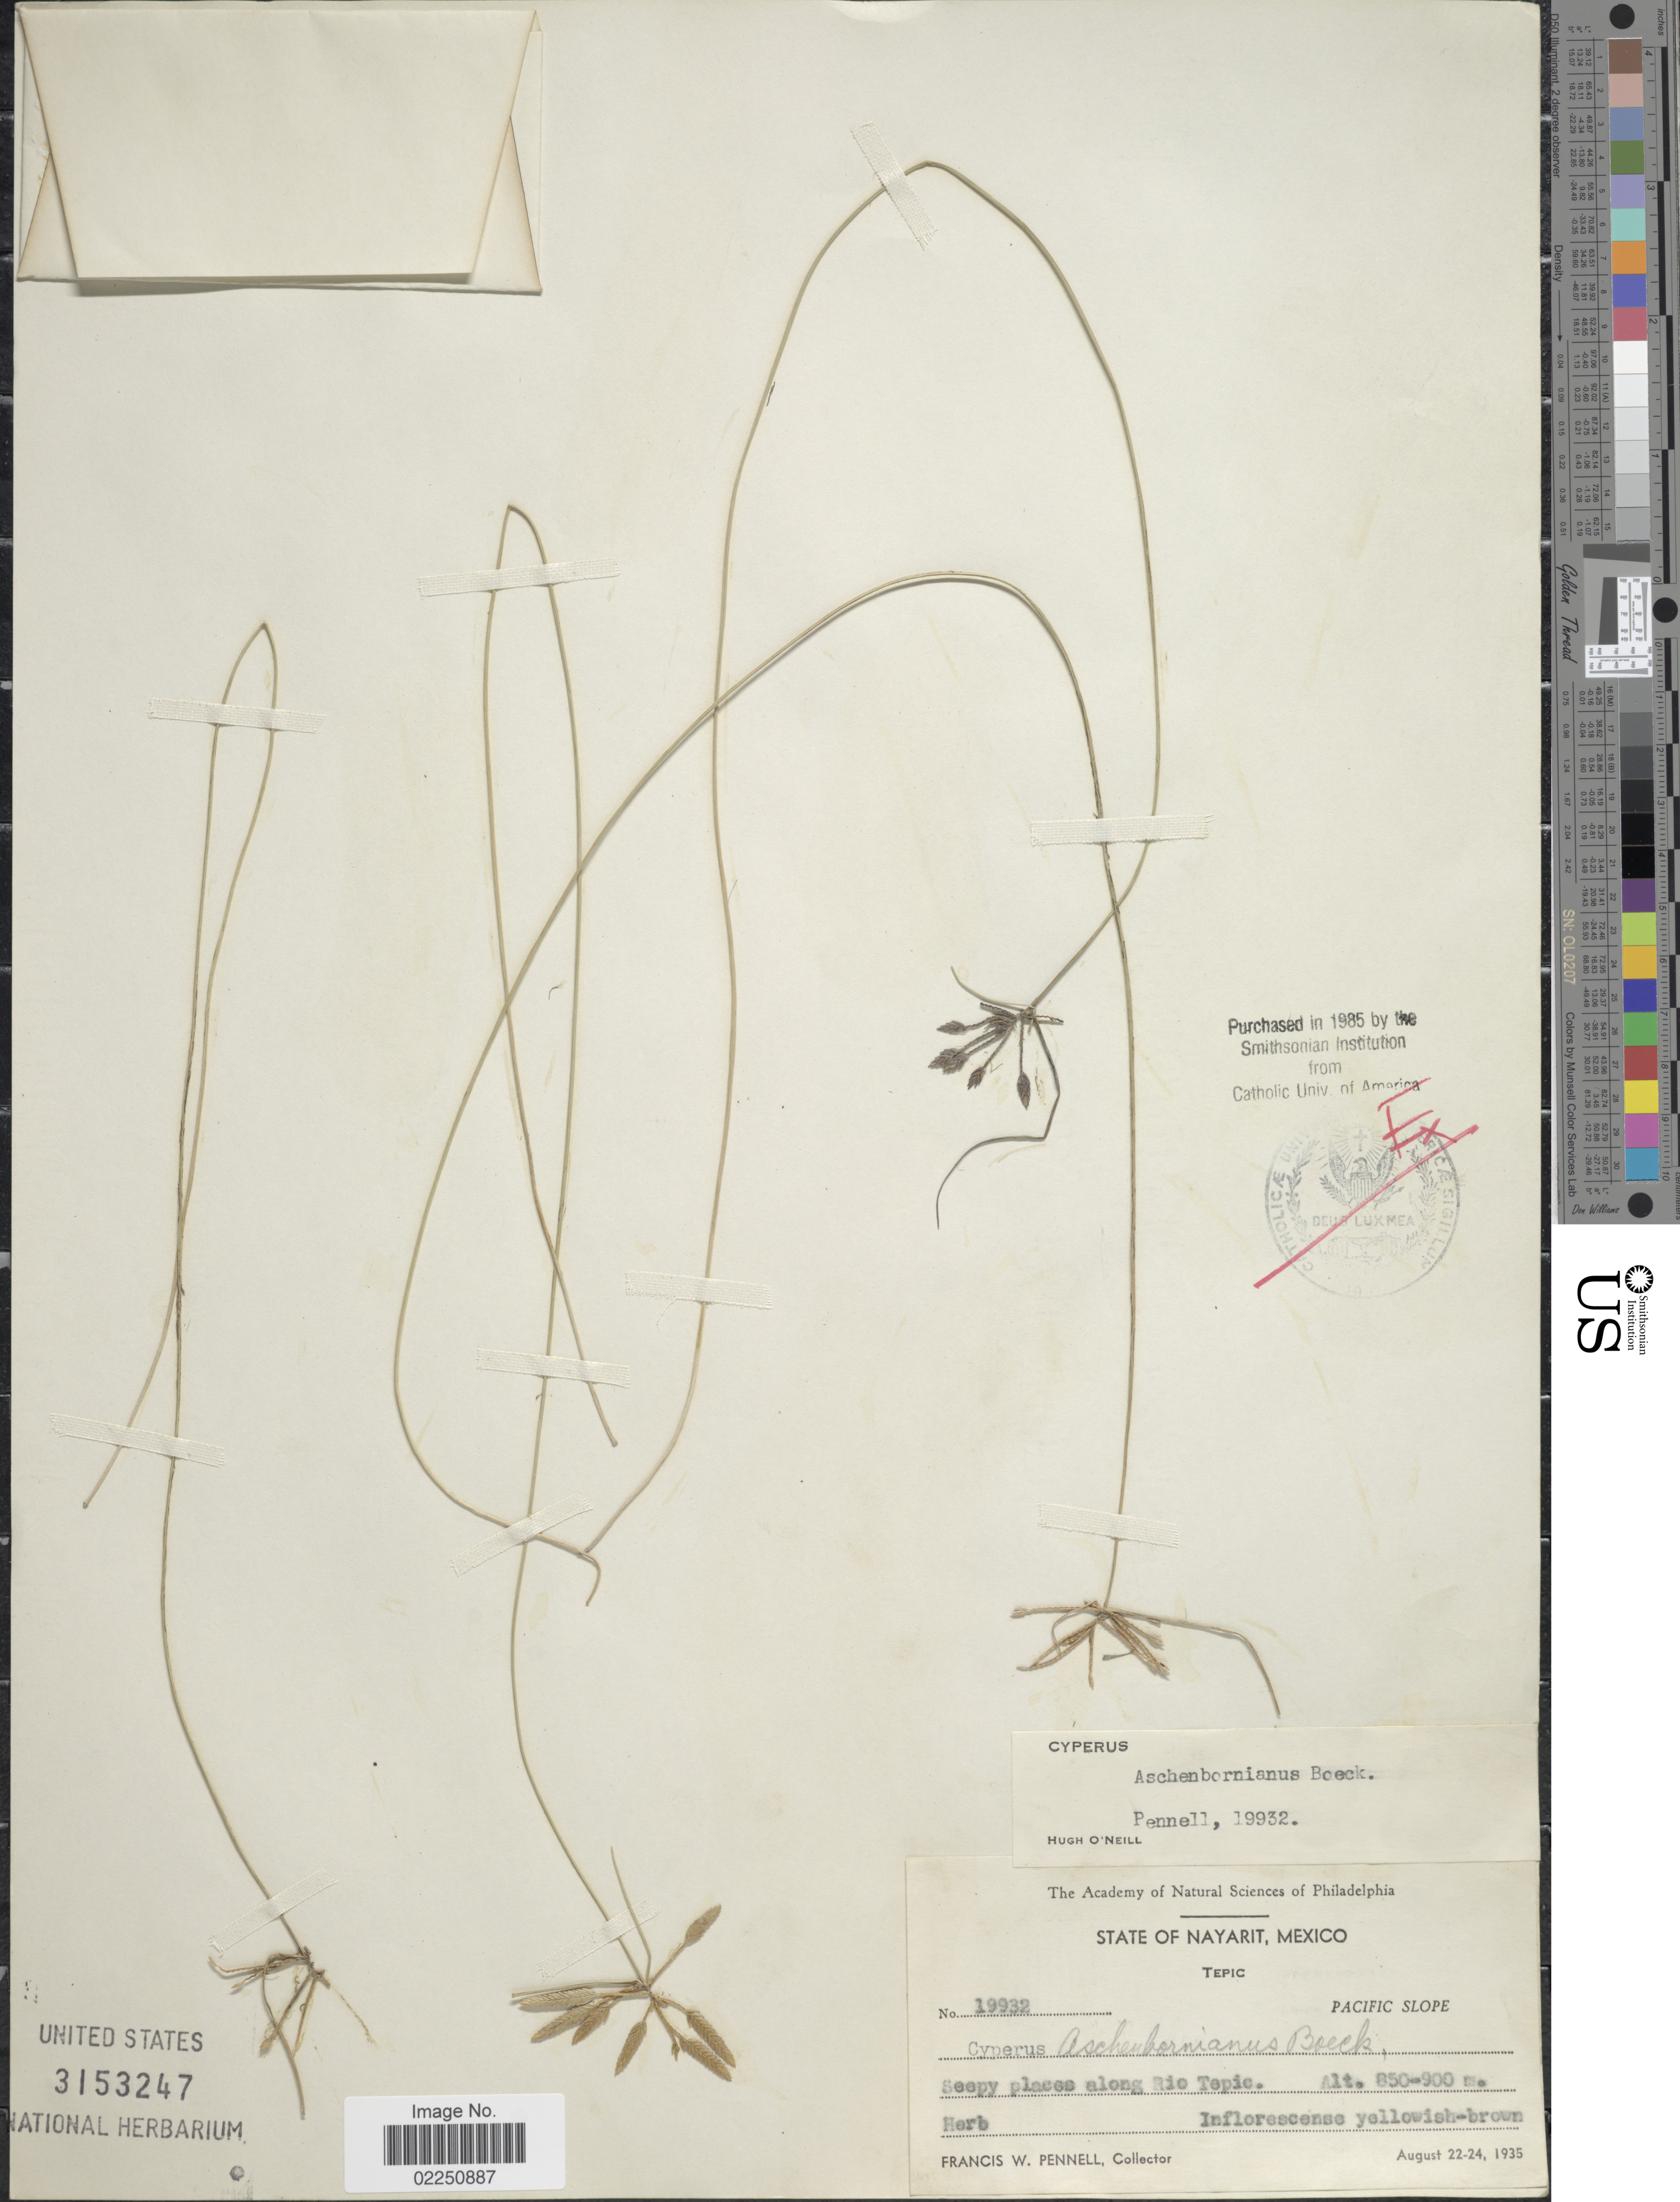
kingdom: Plantae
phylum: Tracheophyta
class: Liliopsida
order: Poales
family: Cyperaceae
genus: Cyperus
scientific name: Cyperus aschenbornianus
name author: Boeckeler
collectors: F. W. Pennell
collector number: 19932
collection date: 1935-08-22/1935-08-24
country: Mexico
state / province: Nayarit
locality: Tepic. Pacific Slope. Seepy places along Rio Tepic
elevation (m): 850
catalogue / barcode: US 3153247